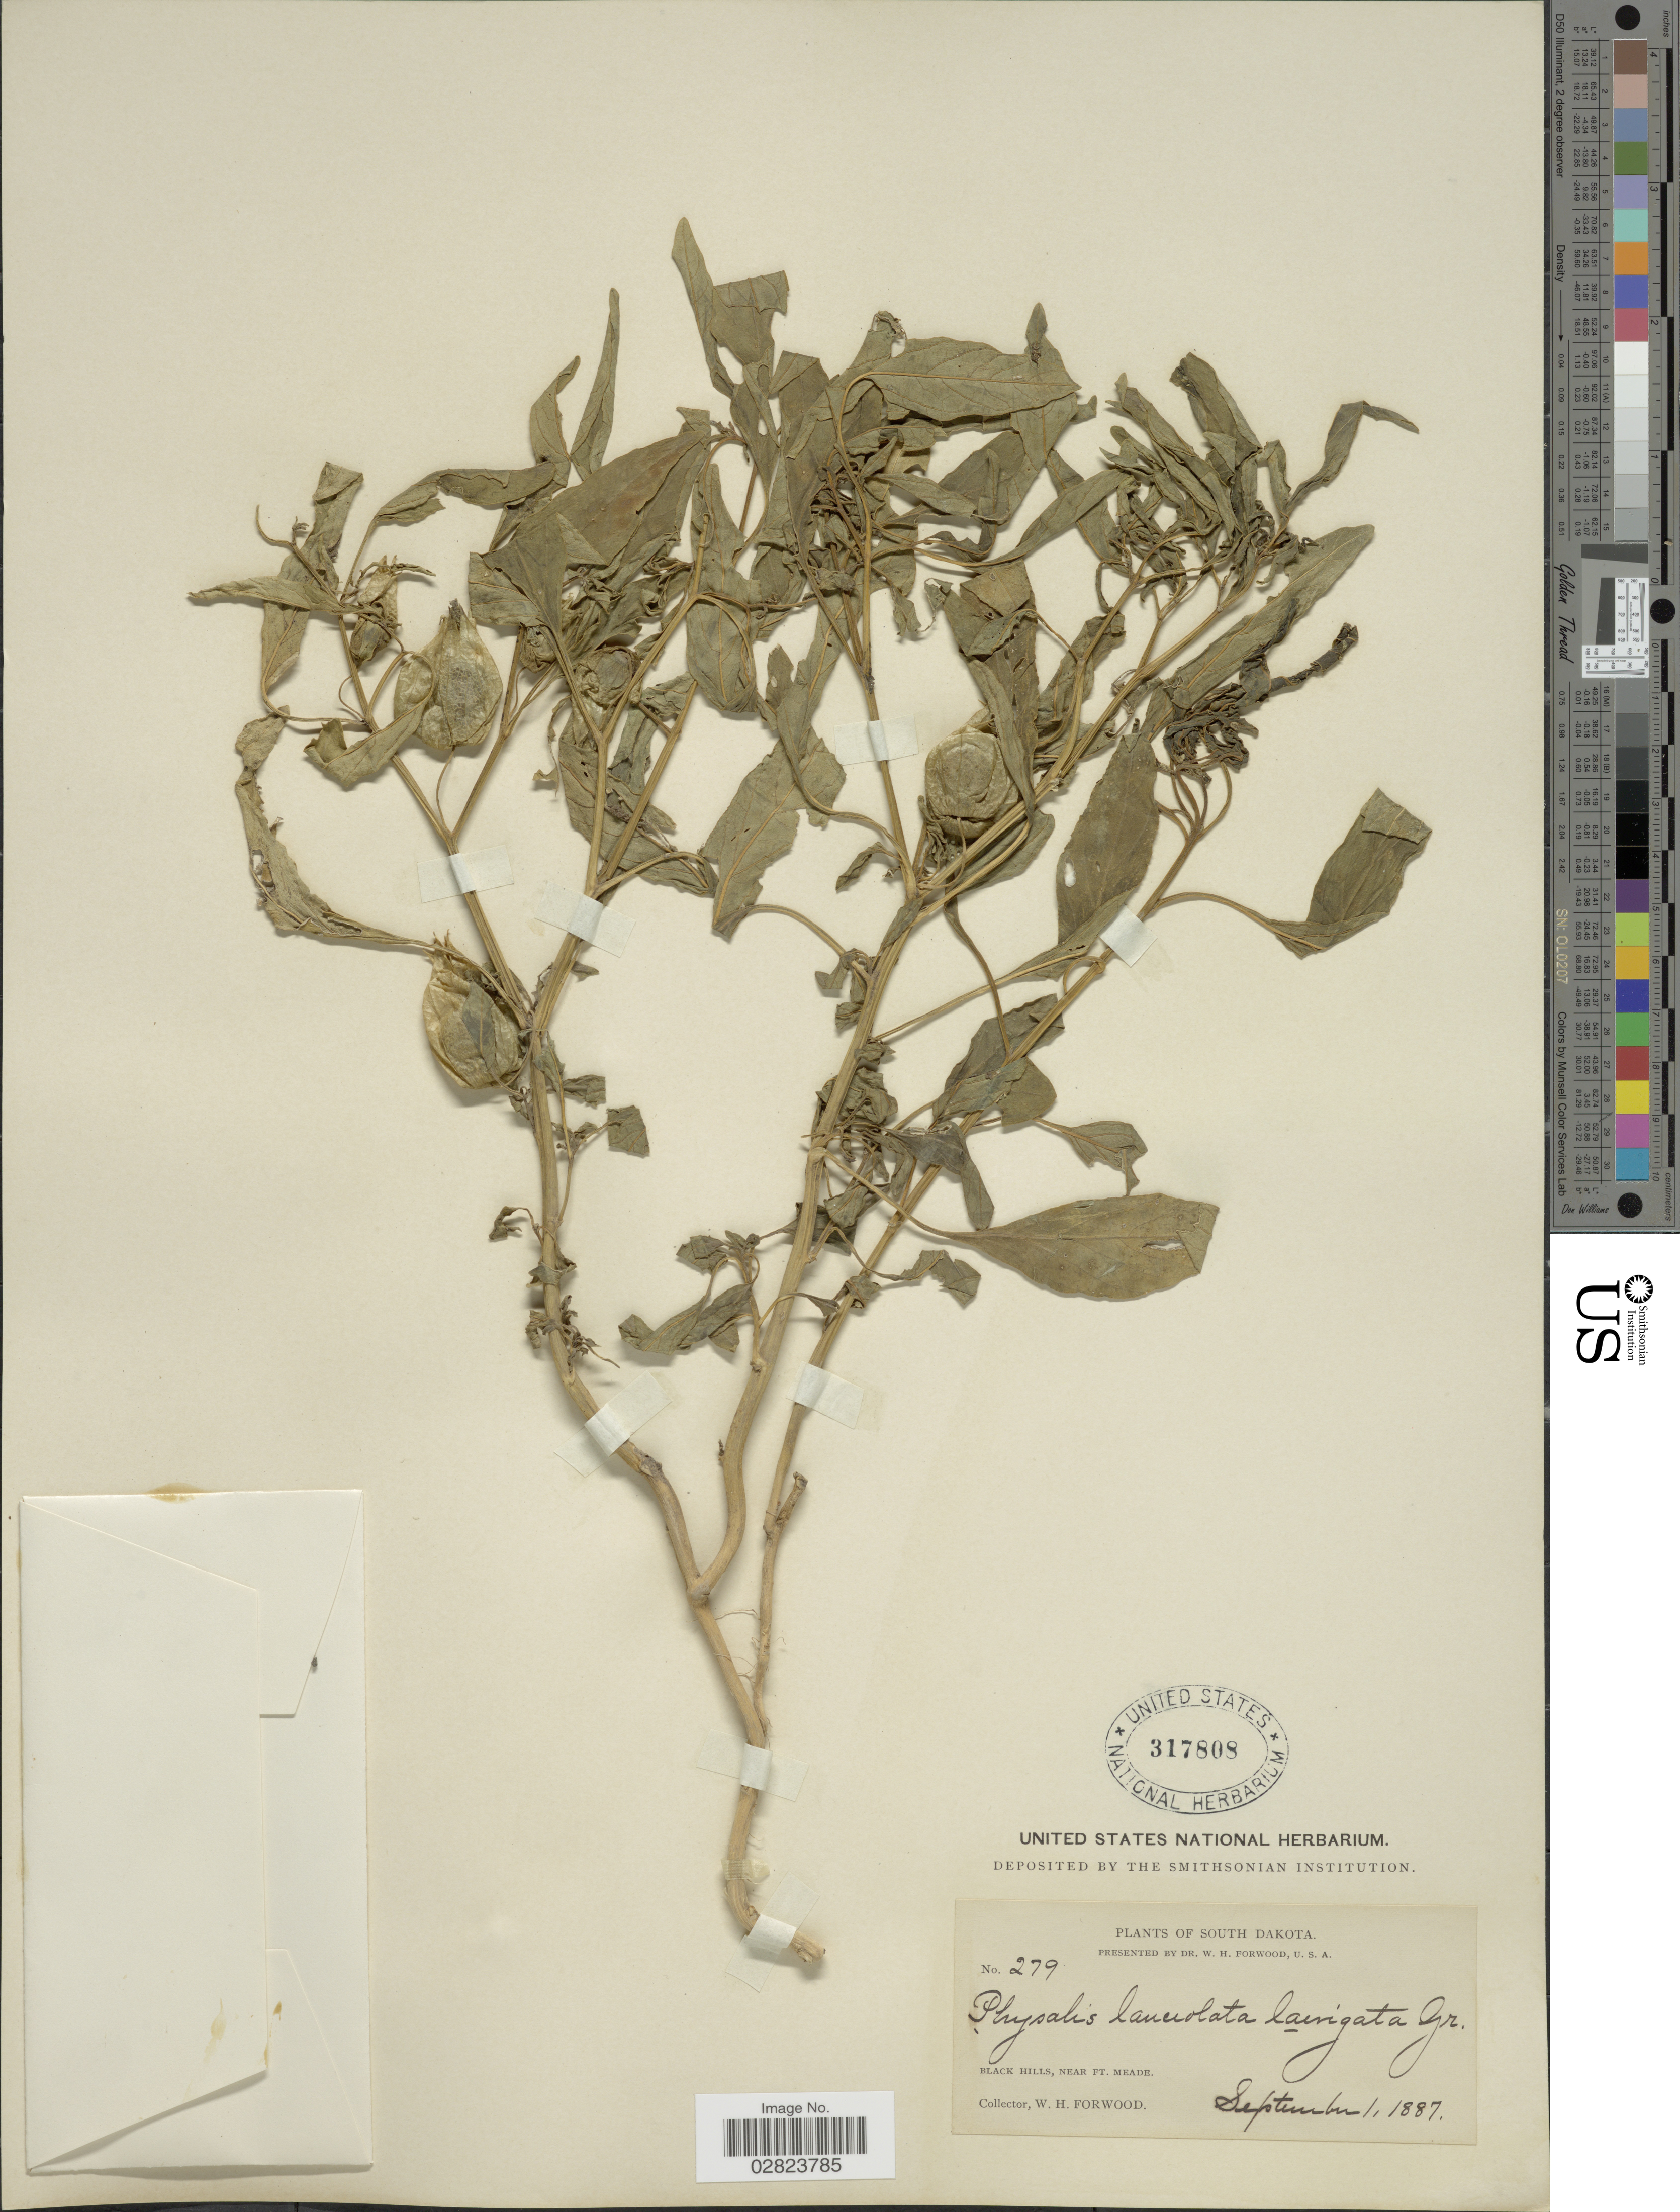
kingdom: Plantae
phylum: Tracheophyta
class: Magnoliopsida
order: Solanales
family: Solanaceae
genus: Physalis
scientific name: Physalis longifolia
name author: Nutt.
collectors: W. Forwood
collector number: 279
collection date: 1887-09-01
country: United States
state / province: South Dakota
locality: Black Hills, near Ft. Meade.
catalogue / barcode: US 317808